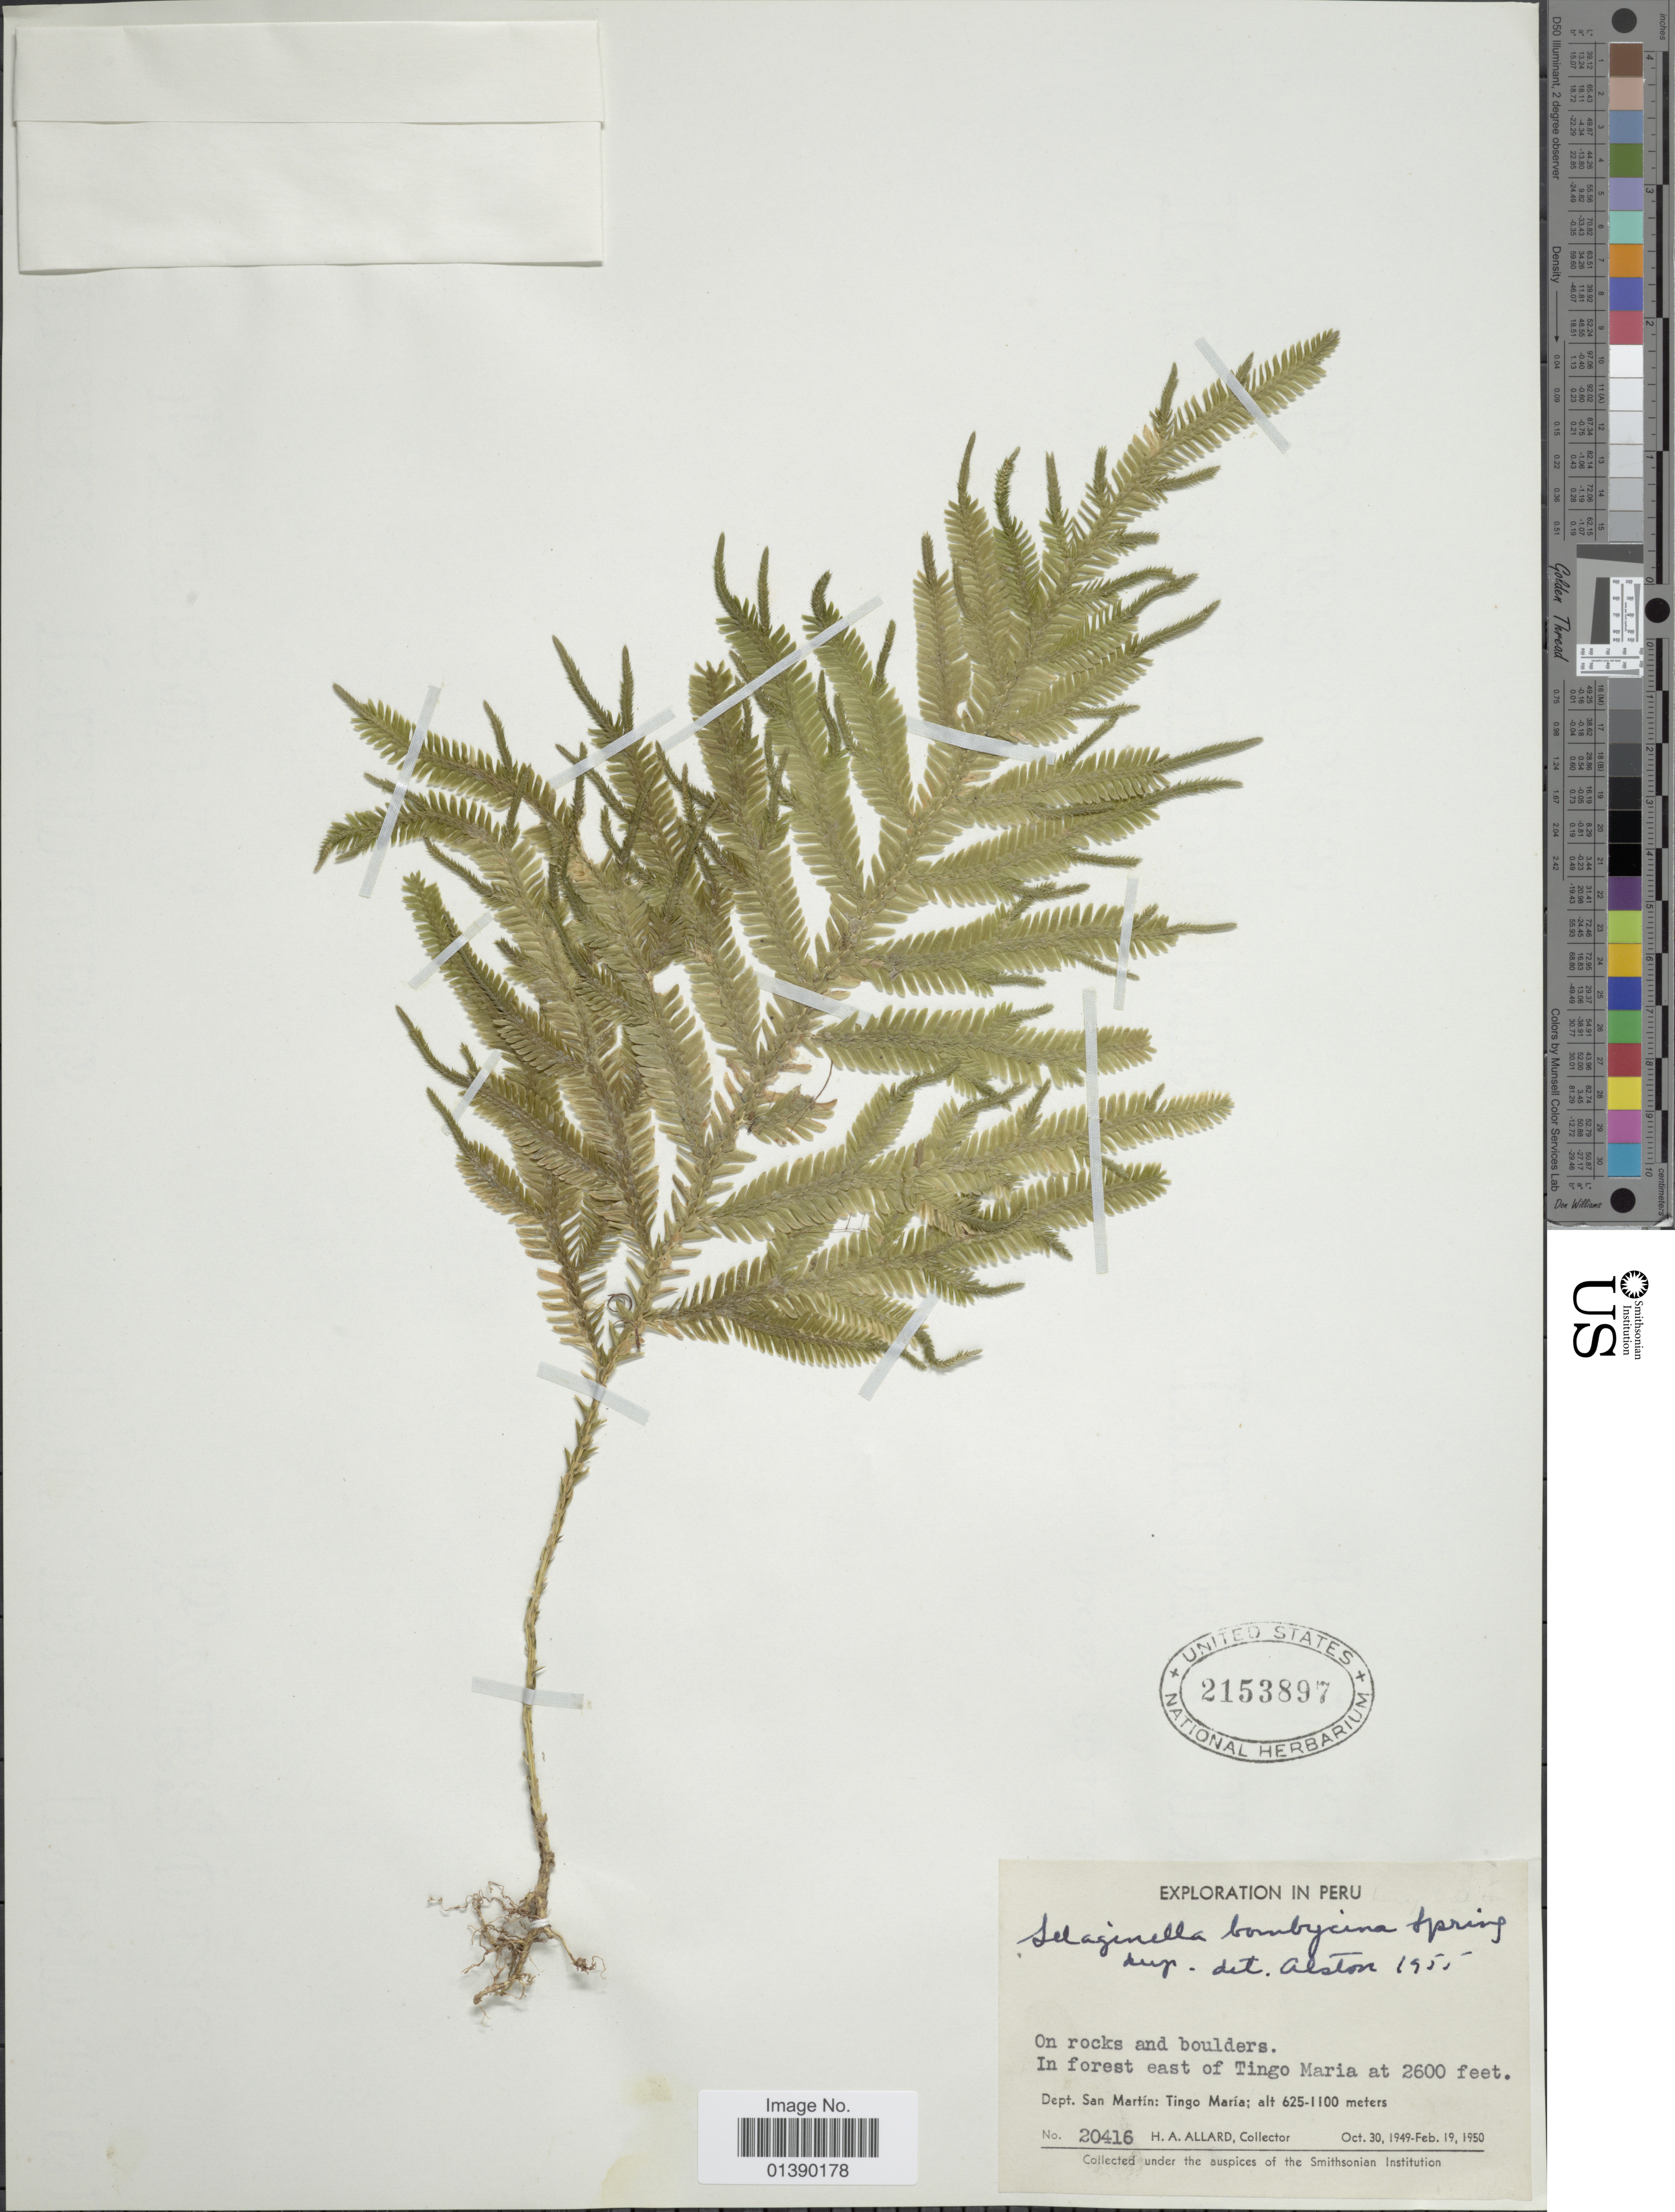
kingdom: Plantae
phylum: Tracheophyta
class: Lycopodiopsida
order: Selaginellales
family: Selaginellaceae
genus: Selaginella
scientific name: Selaginella bombycina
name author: Spring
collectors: H. A. Allard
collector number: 20416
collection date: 1949-10-30/1950-02-19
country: Peru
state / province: San Martín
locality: On rocks and boulders, In forest east of Tingo Maria at 2600 feet, Tingo María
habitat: on rocks and boulders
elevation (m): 625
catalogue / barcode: US 2153897